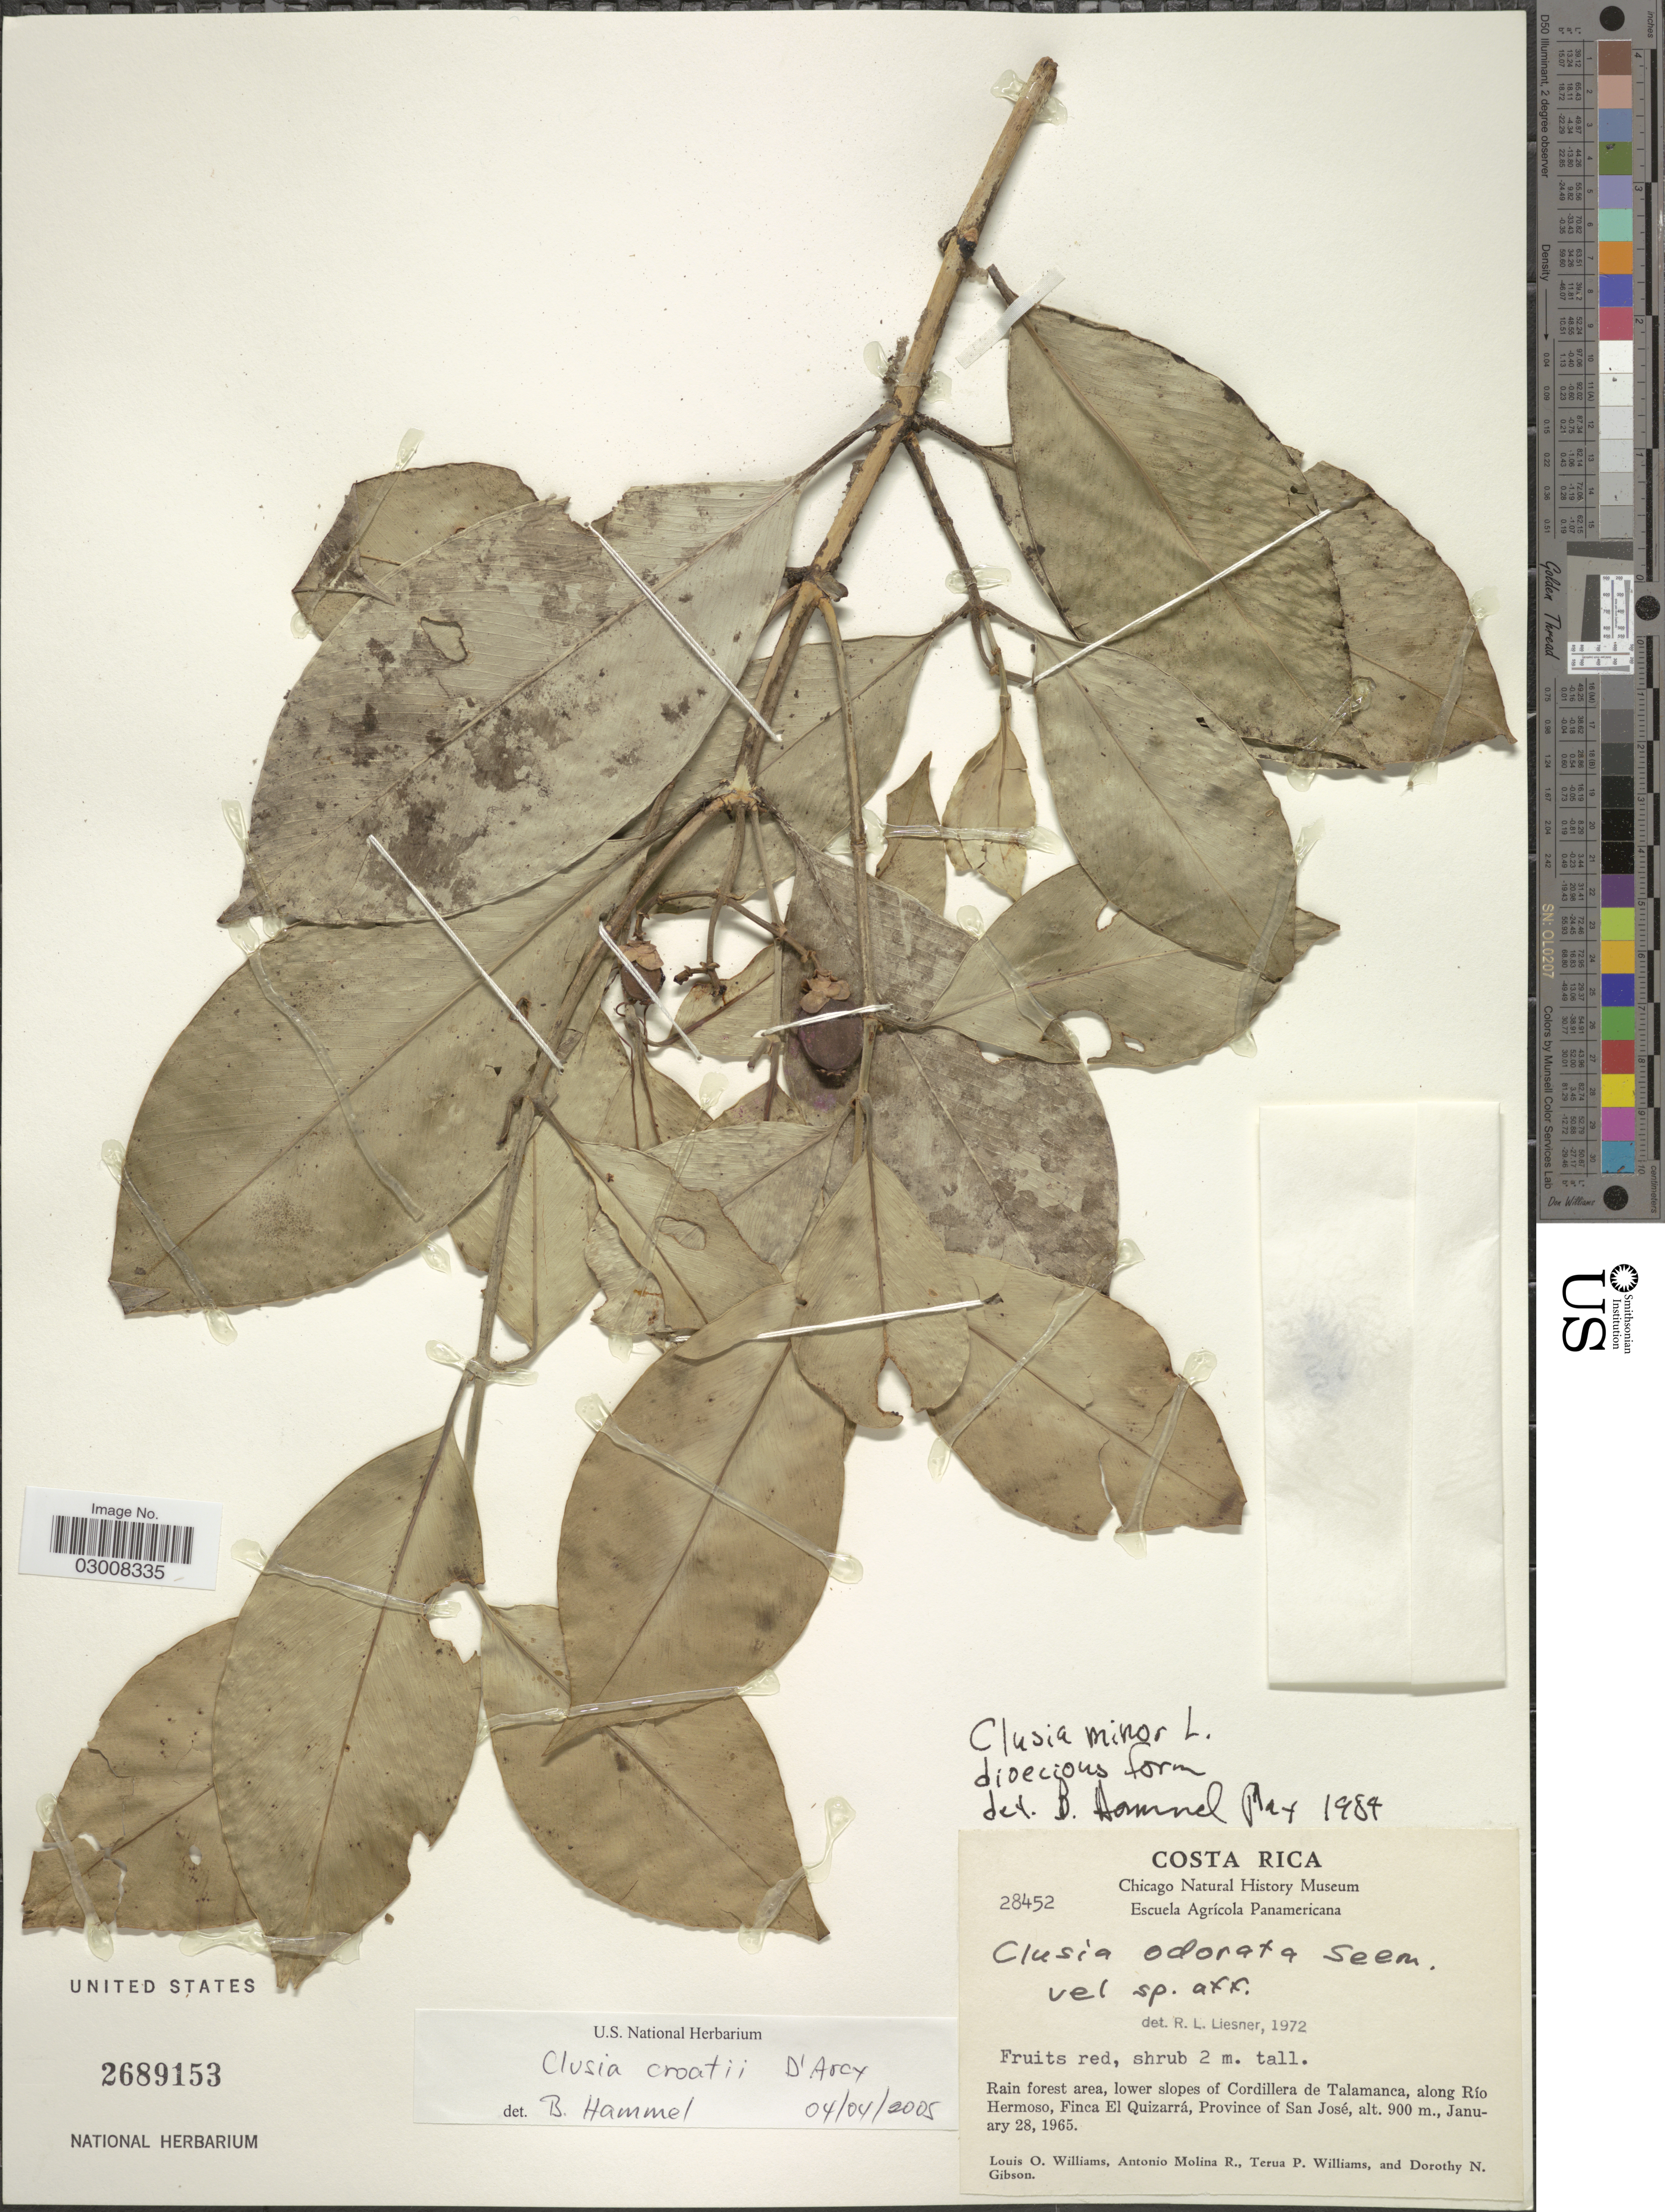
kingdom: Plantae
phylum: Tracheophyta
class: Magnoliopsida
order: Malpighiales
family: Clusiaceae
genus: Clusia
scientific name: Clusia croatii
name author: D'Arcy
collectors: L. O. Williams, A. Molina R., T. Williams & D. N. Gibson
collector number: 28452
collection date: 1965-01-28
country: Costa Rica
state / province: San José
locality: Rain forest area, lower slopes of Cordillera de Talamanca, along Río Hermoso, Finca El Quizarrá, Finca El Quizarrá.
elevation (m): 900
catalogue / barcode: US 2689153